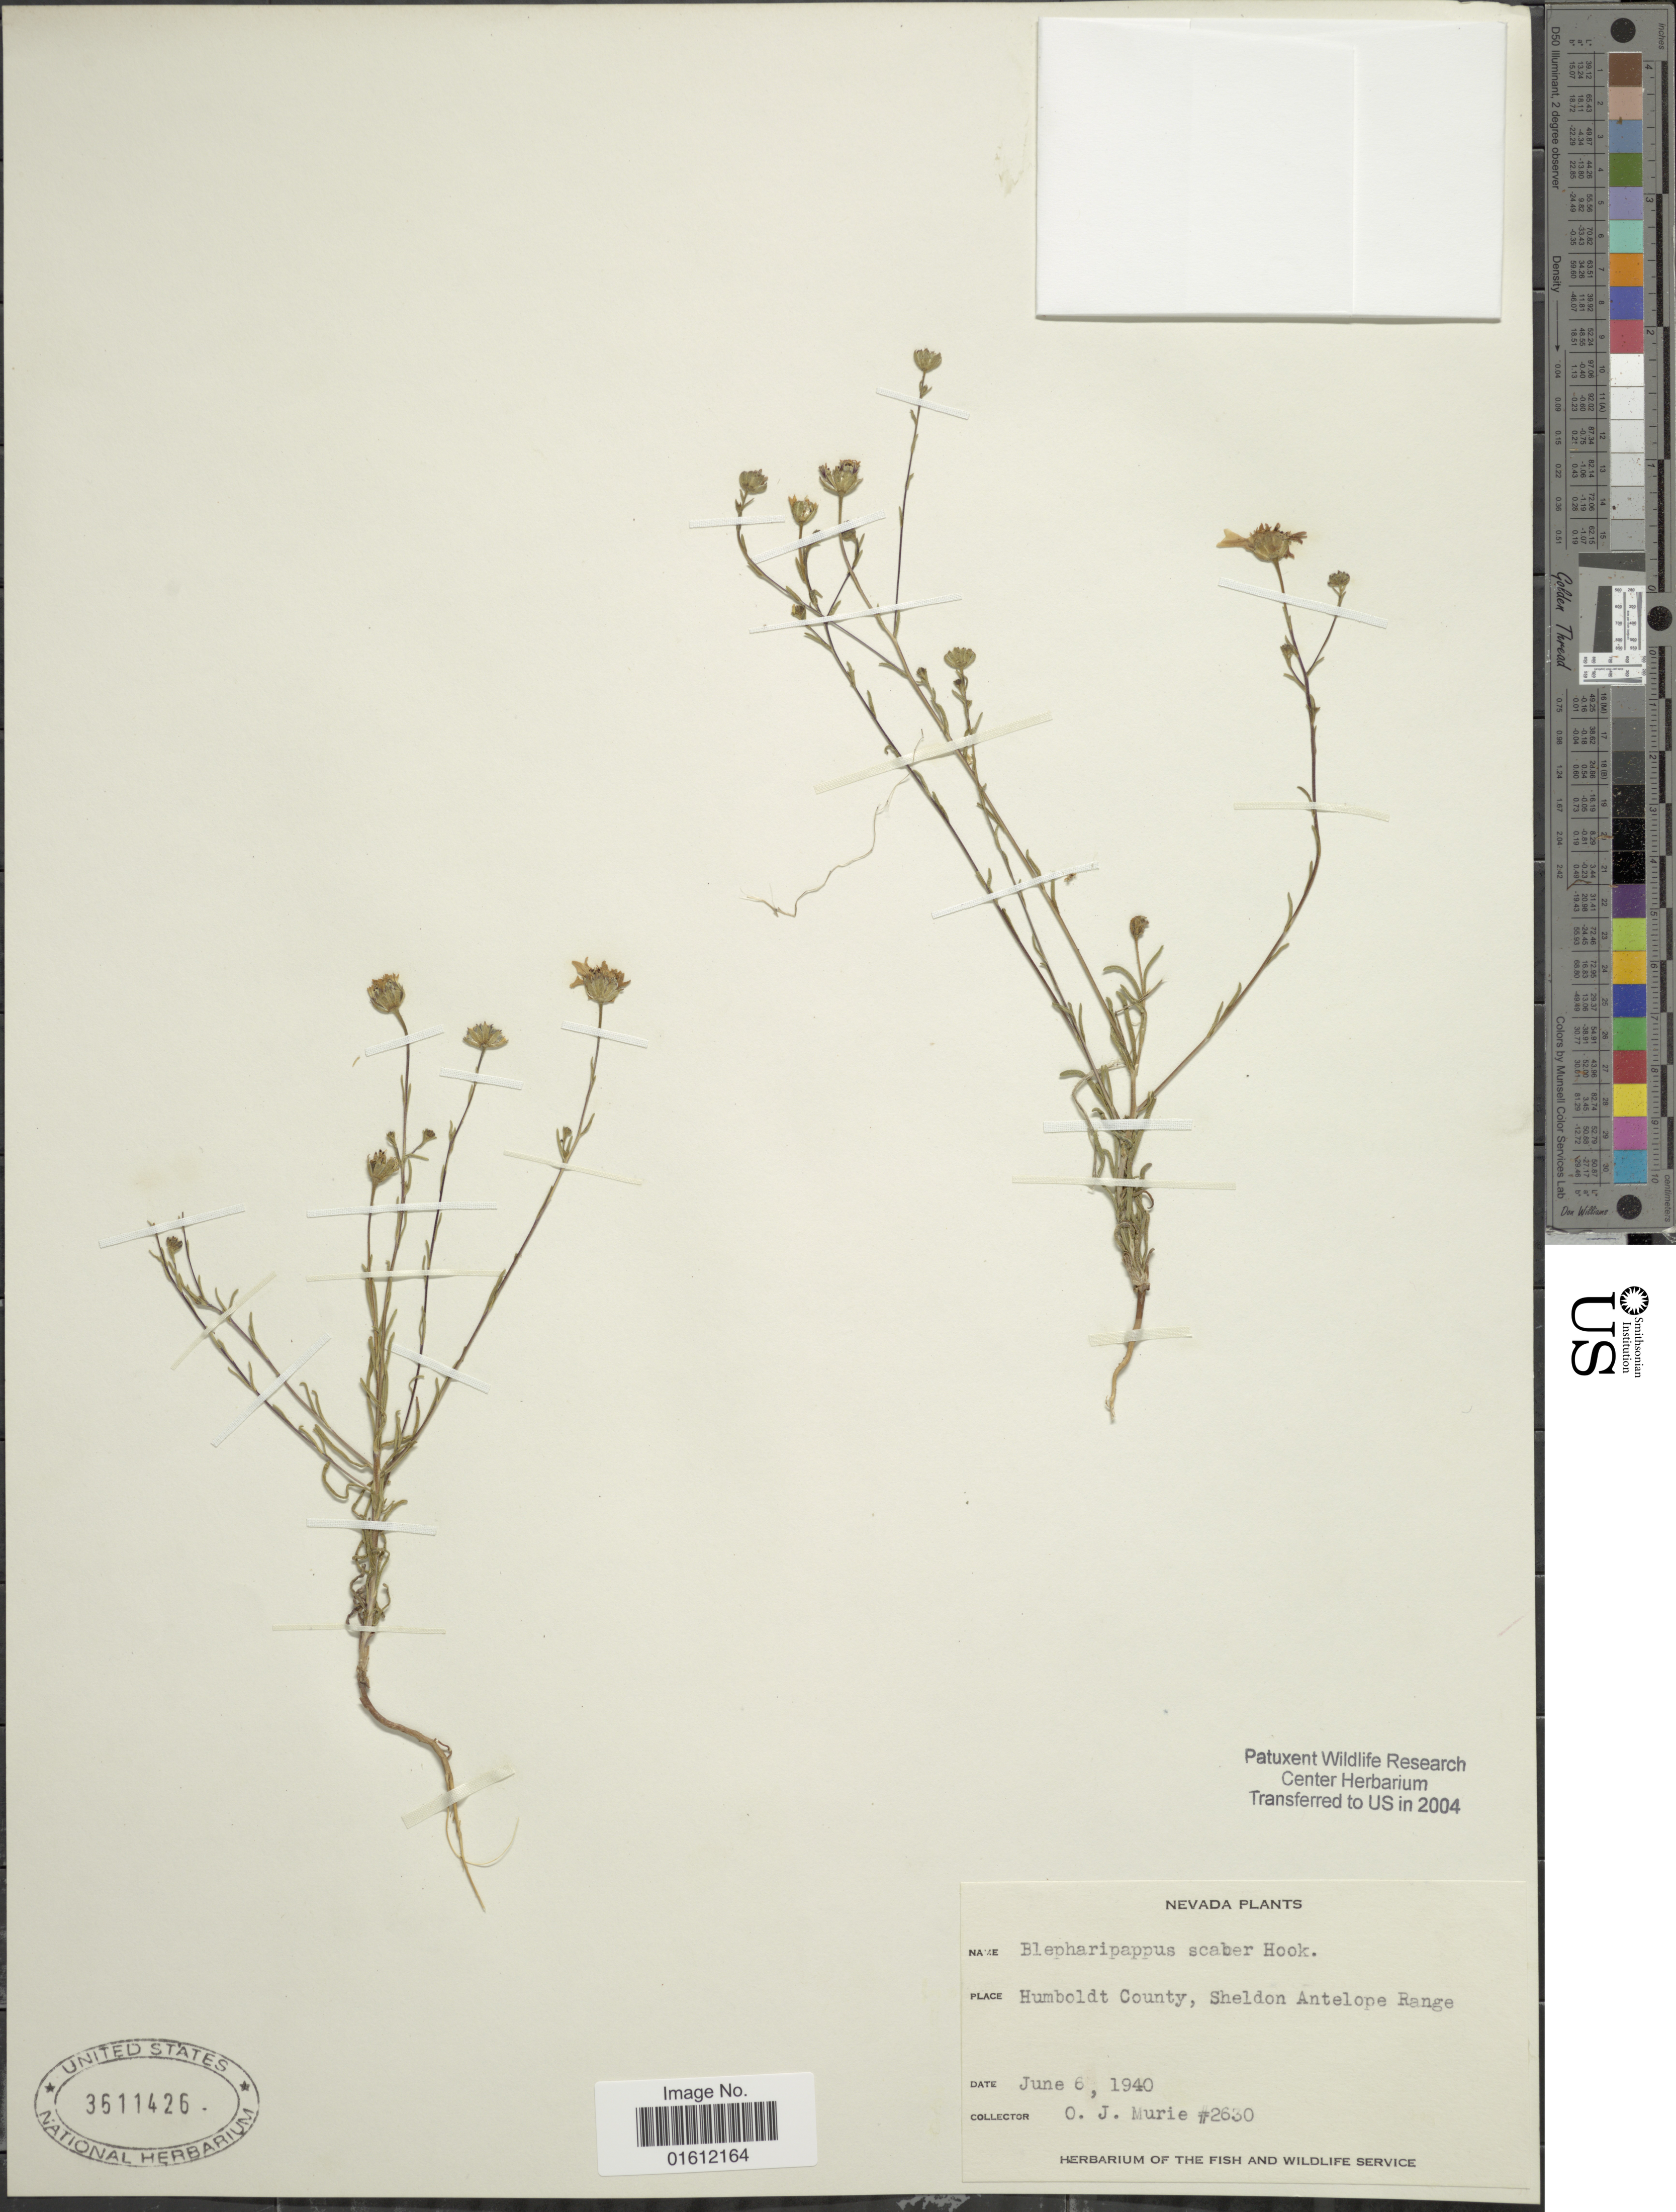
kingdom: Plantae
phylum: Tracheophyta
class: Magnoliopsida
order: Asterales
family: Asteraceae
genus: Blepharipappus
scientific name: Blepharipappus scaber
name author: Hook.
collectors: O. Murie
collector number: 2630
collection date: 1940-06-06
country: United States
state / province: Nevada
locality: Humboldt County, Sheldon Antelope Range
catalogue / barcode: US 3511426